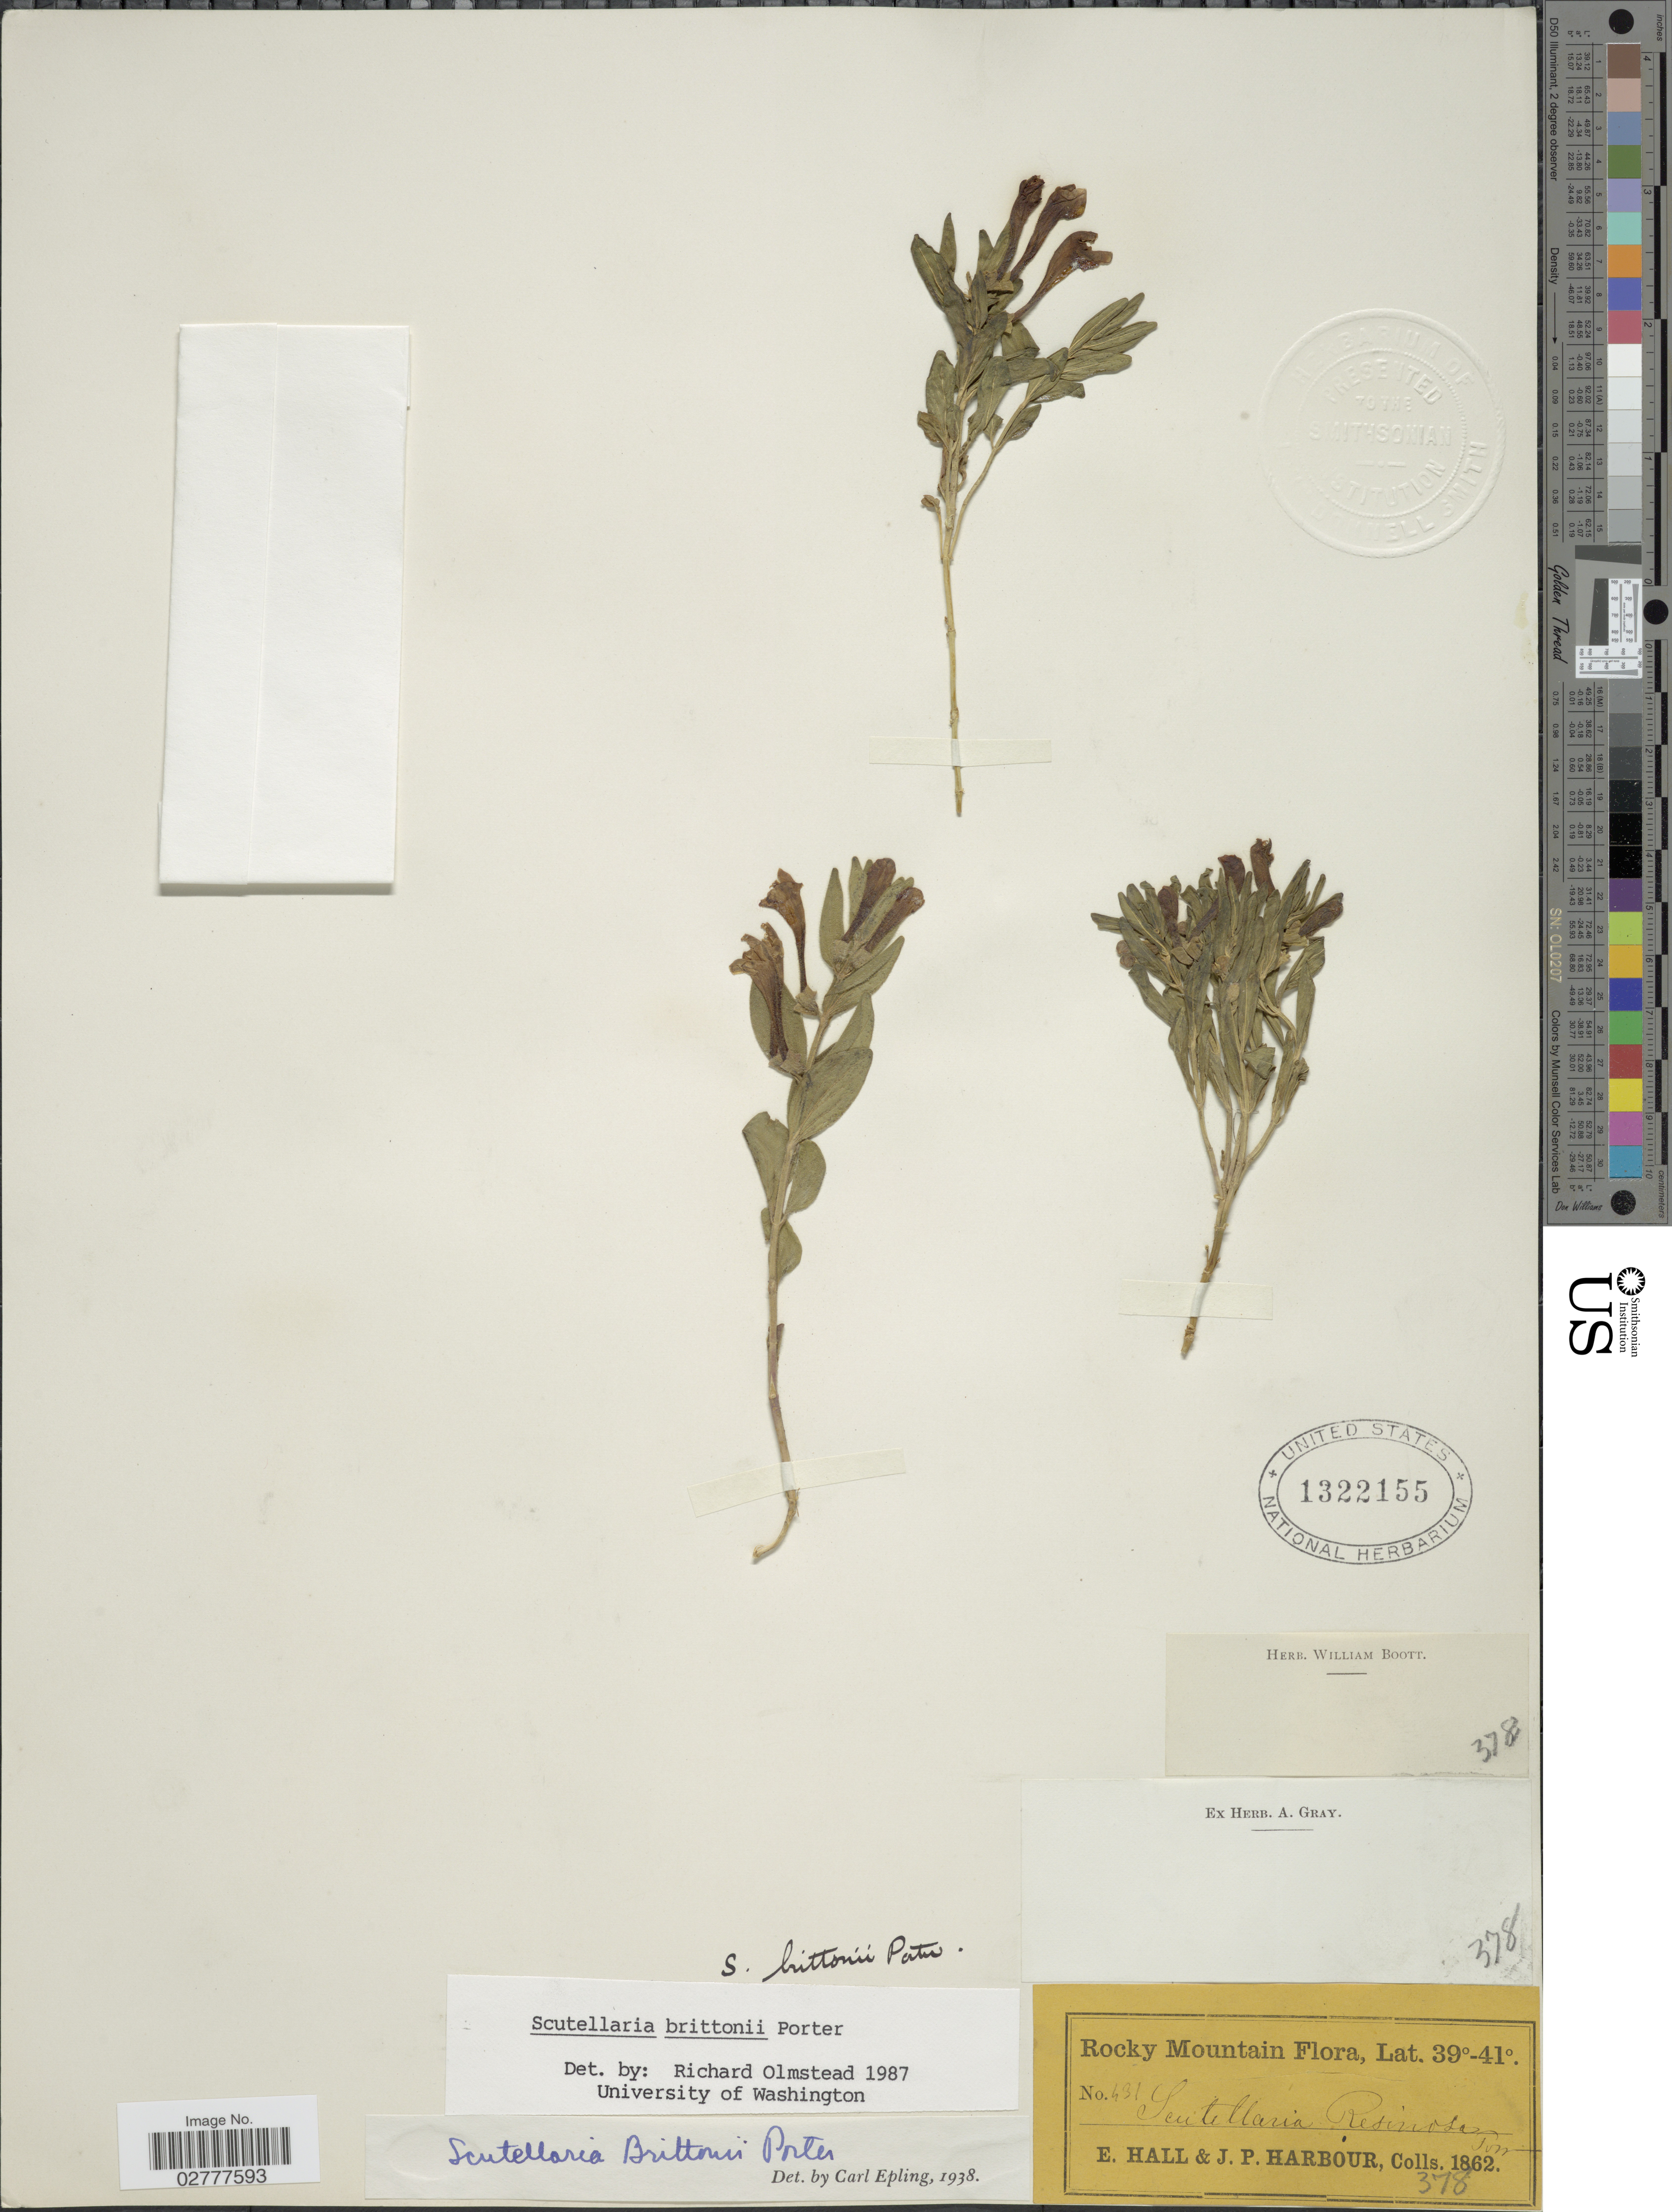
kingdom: Plantae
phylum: Tracheophyta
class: Magnoliopsida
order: Lamiales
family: Lamiaceae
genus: Scutellaria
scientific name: Scutellaria brittonii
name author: Porter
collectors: E. Hall & J. Harbour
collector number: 431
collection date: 1862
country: United States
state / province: Colorado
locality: Rocky Mtns.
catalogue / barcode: US 1322155